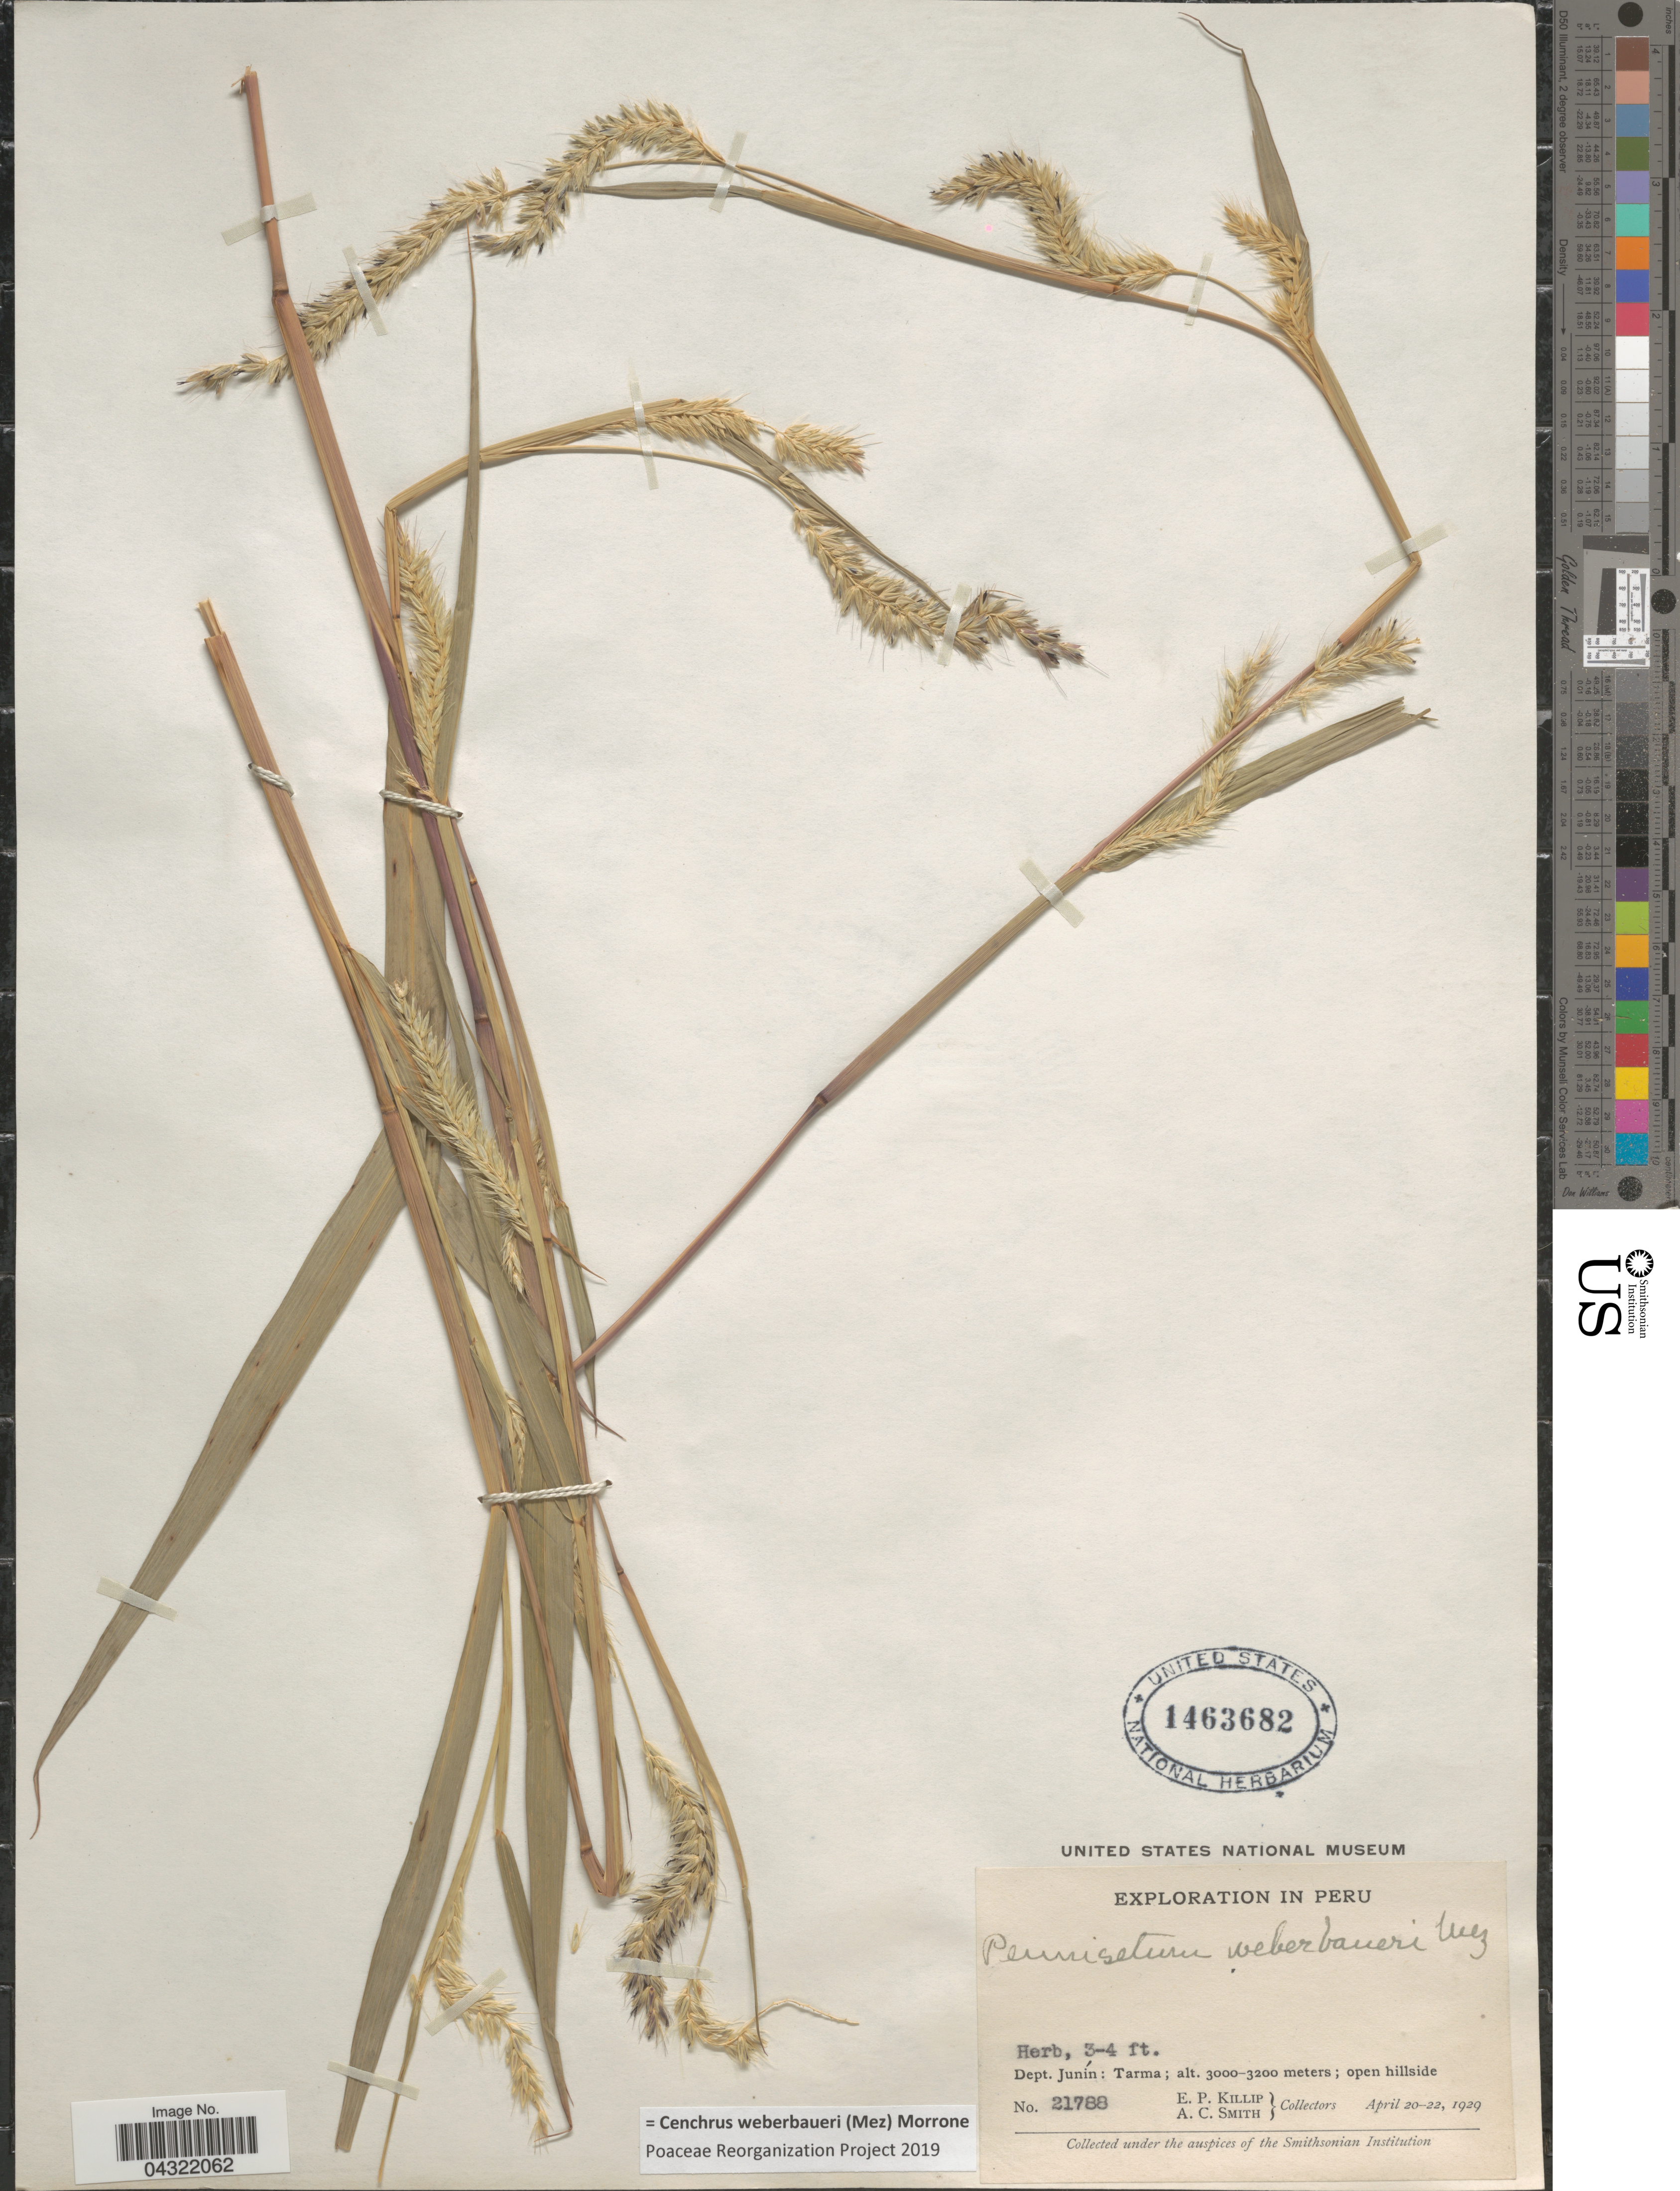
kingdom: Plantae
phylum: Tracheophyta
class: Liliopsida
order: Poales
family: Poaceae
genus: Cenchrus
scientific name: Cenchrus weberbaueri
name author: (Mez) Morrone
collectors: E. P. Killip & A. C. Smith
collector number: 21788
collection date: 1929-04-20/1929-04-22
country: Peru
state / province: Junín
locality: Exploration in Peru. Dept. Junín: Tarma; open hillside.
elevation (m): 3000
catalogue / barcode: US 1463682